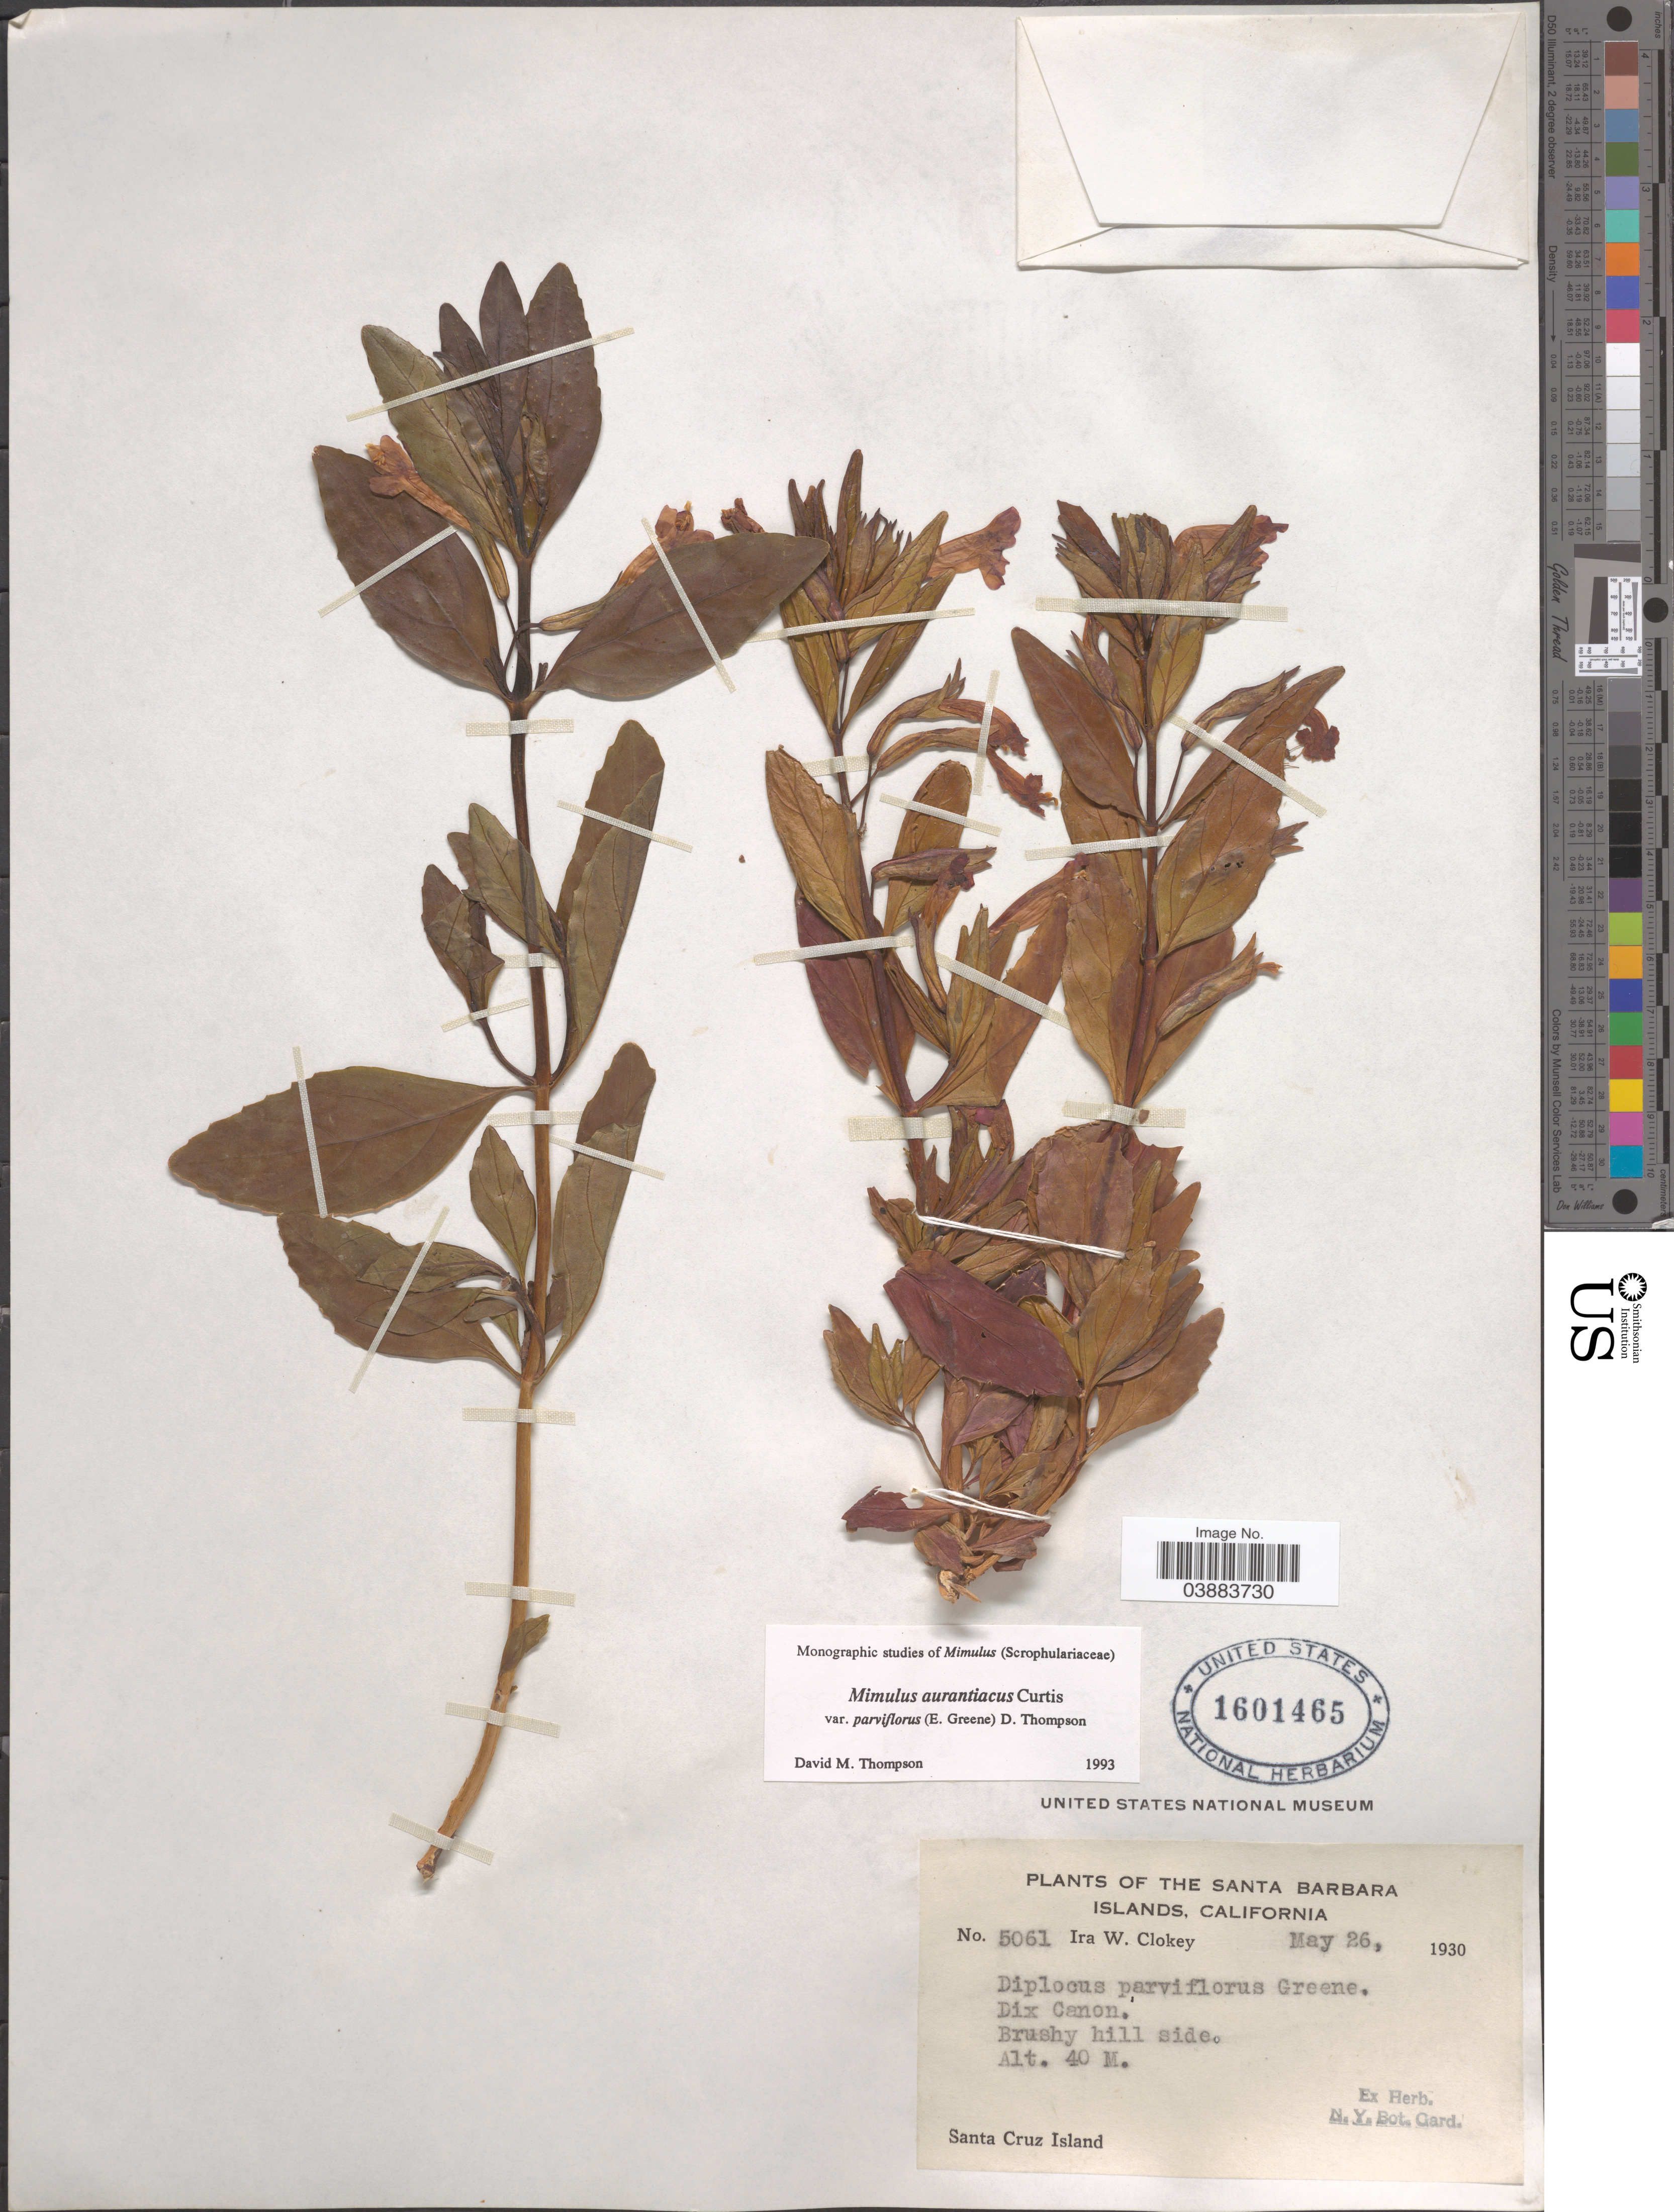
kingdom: Plantae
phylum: Tracheophyta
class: Magnoliopsida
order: Lamiales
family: Phrymaceae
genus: Diplacus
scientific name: Diplacus aurantiacus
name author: (Curtis) Jeps.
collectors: I. W. Clokey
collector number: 5061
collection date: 1930-05-26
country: United States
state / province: California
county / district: Santa Barbara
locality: Santa Barbara Islands. Dix Canon. Santa Cruz Island.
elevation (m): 40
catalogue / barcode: US 1601465